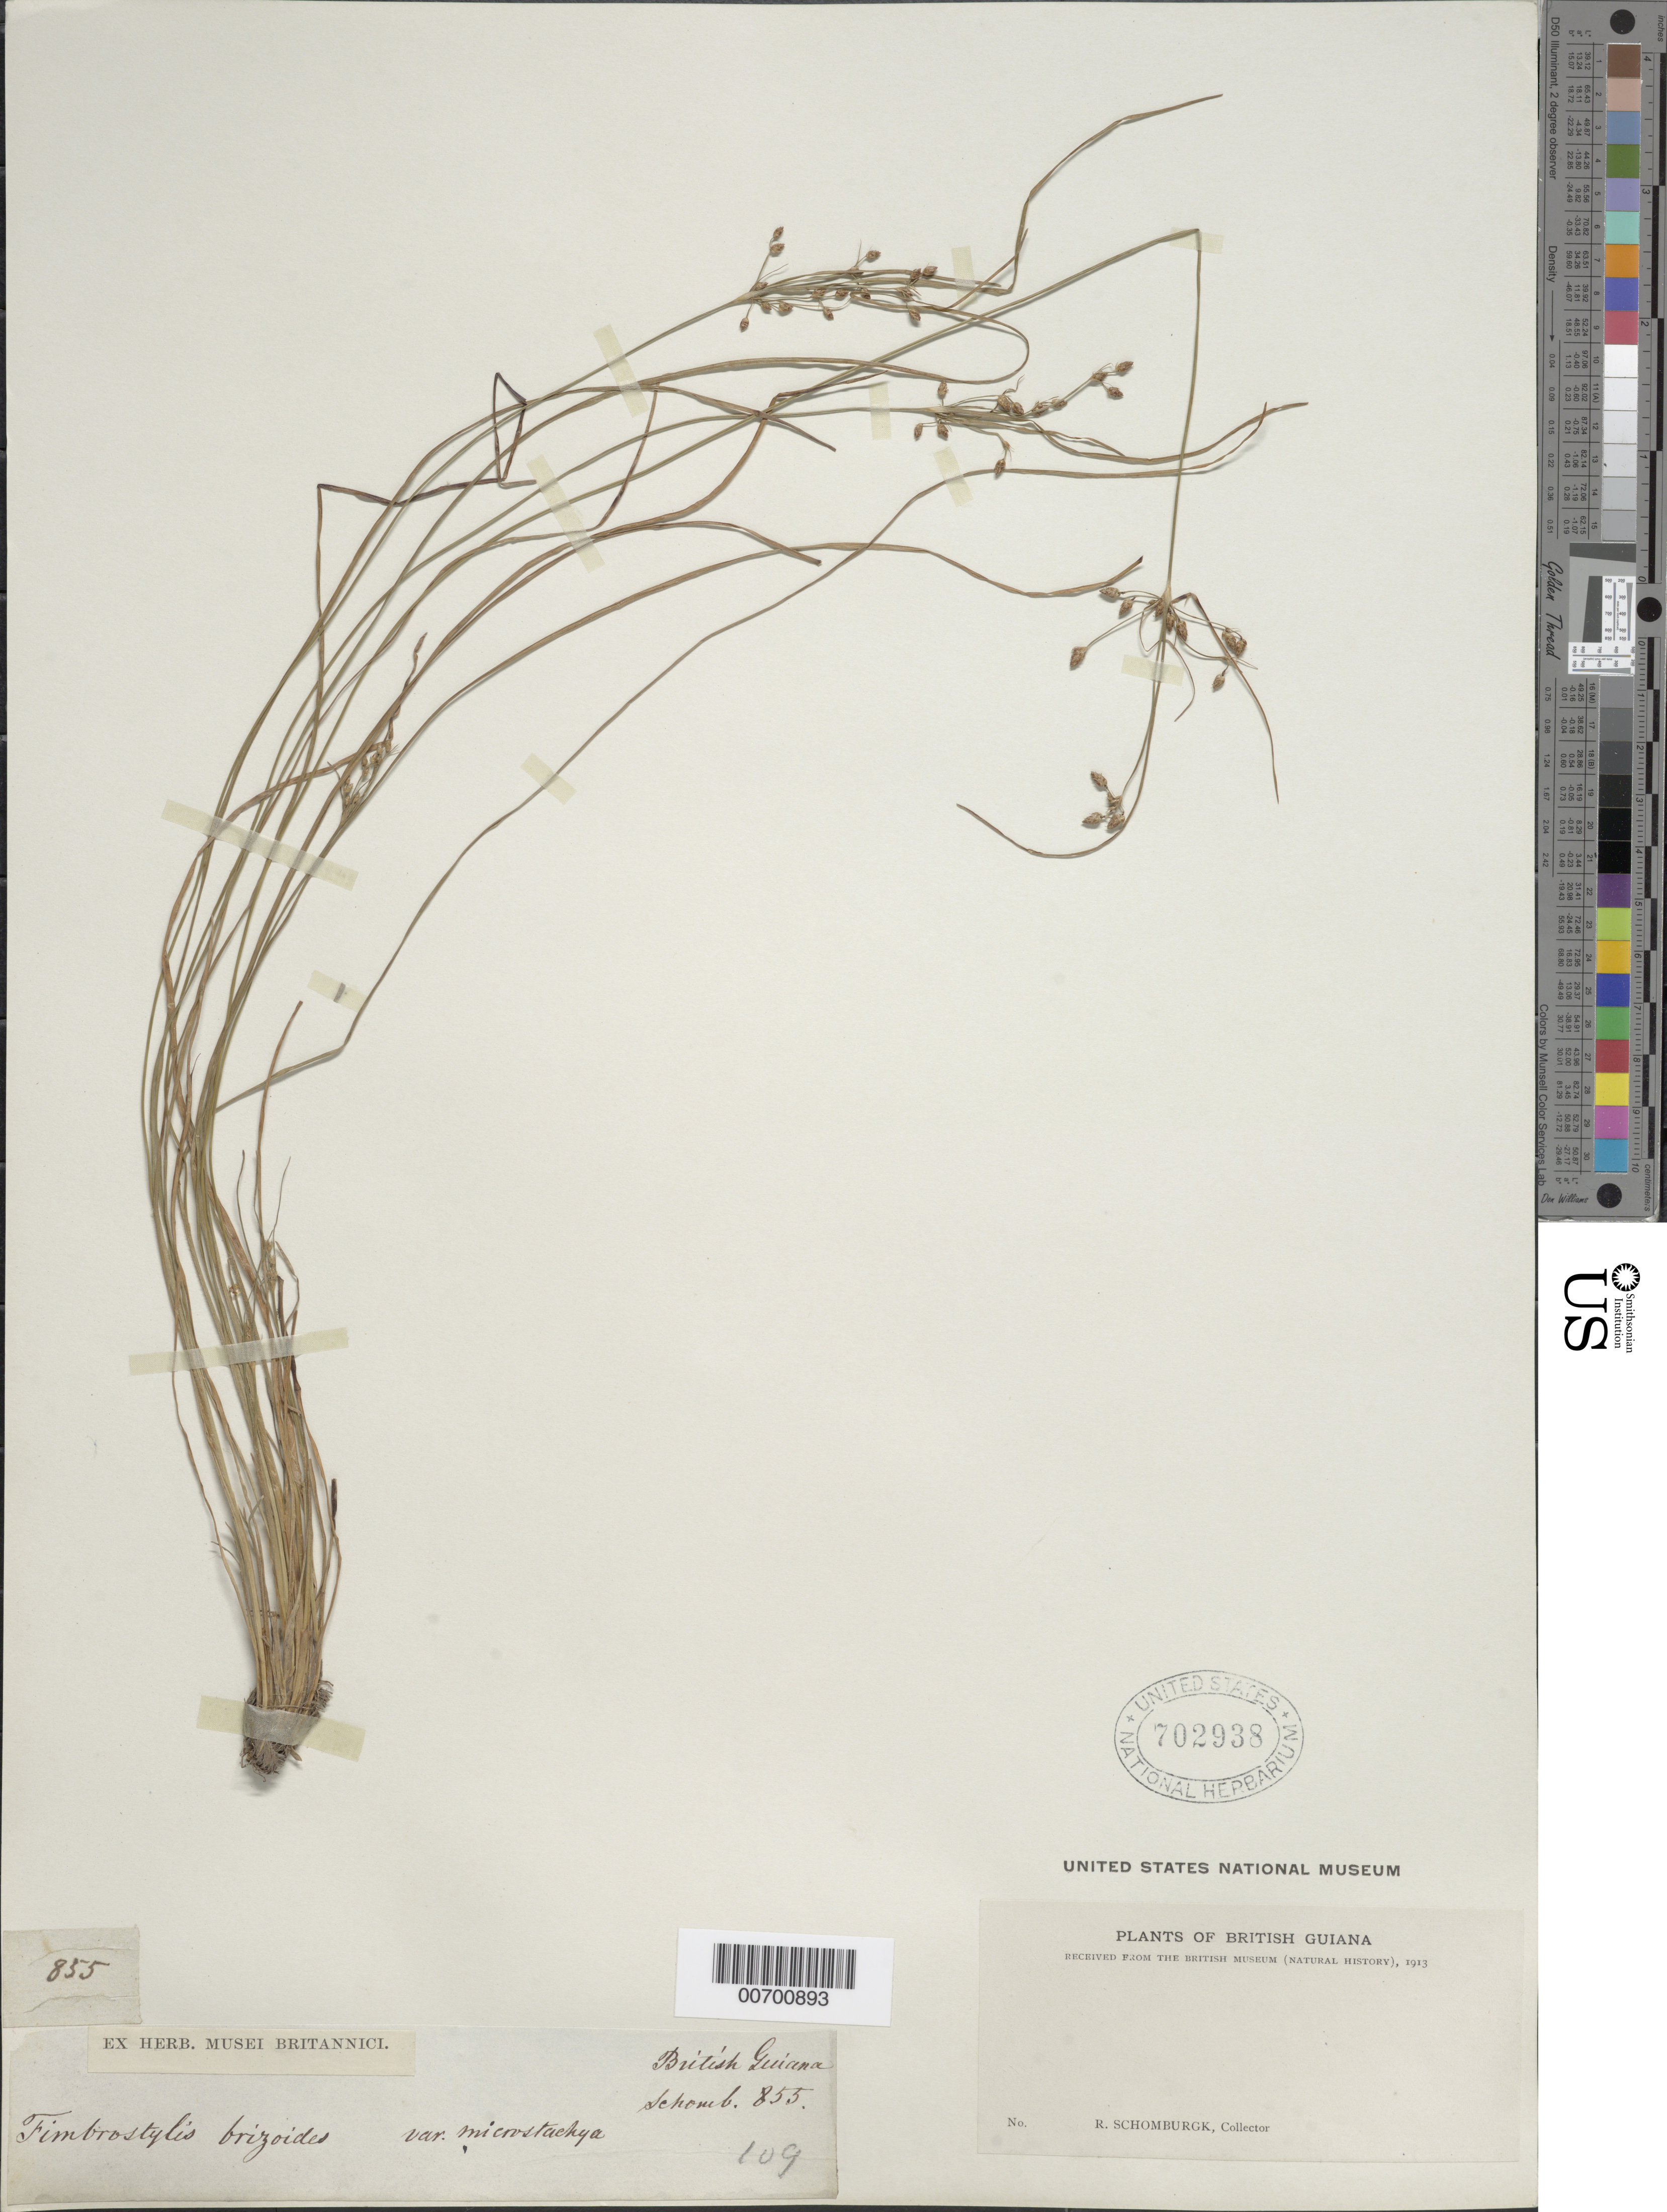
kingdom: Plantae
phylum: Tracheophyta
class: Liliopsida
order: Poales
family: Cyperaceae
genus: Fimbristylis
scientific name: Fimbristylis annua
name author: (All.) Roem. & Schult.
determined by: Kral, Robert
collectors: R. H. Schomburgk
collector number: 855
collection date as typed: s.d.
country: Guyana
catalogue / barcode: US 702938